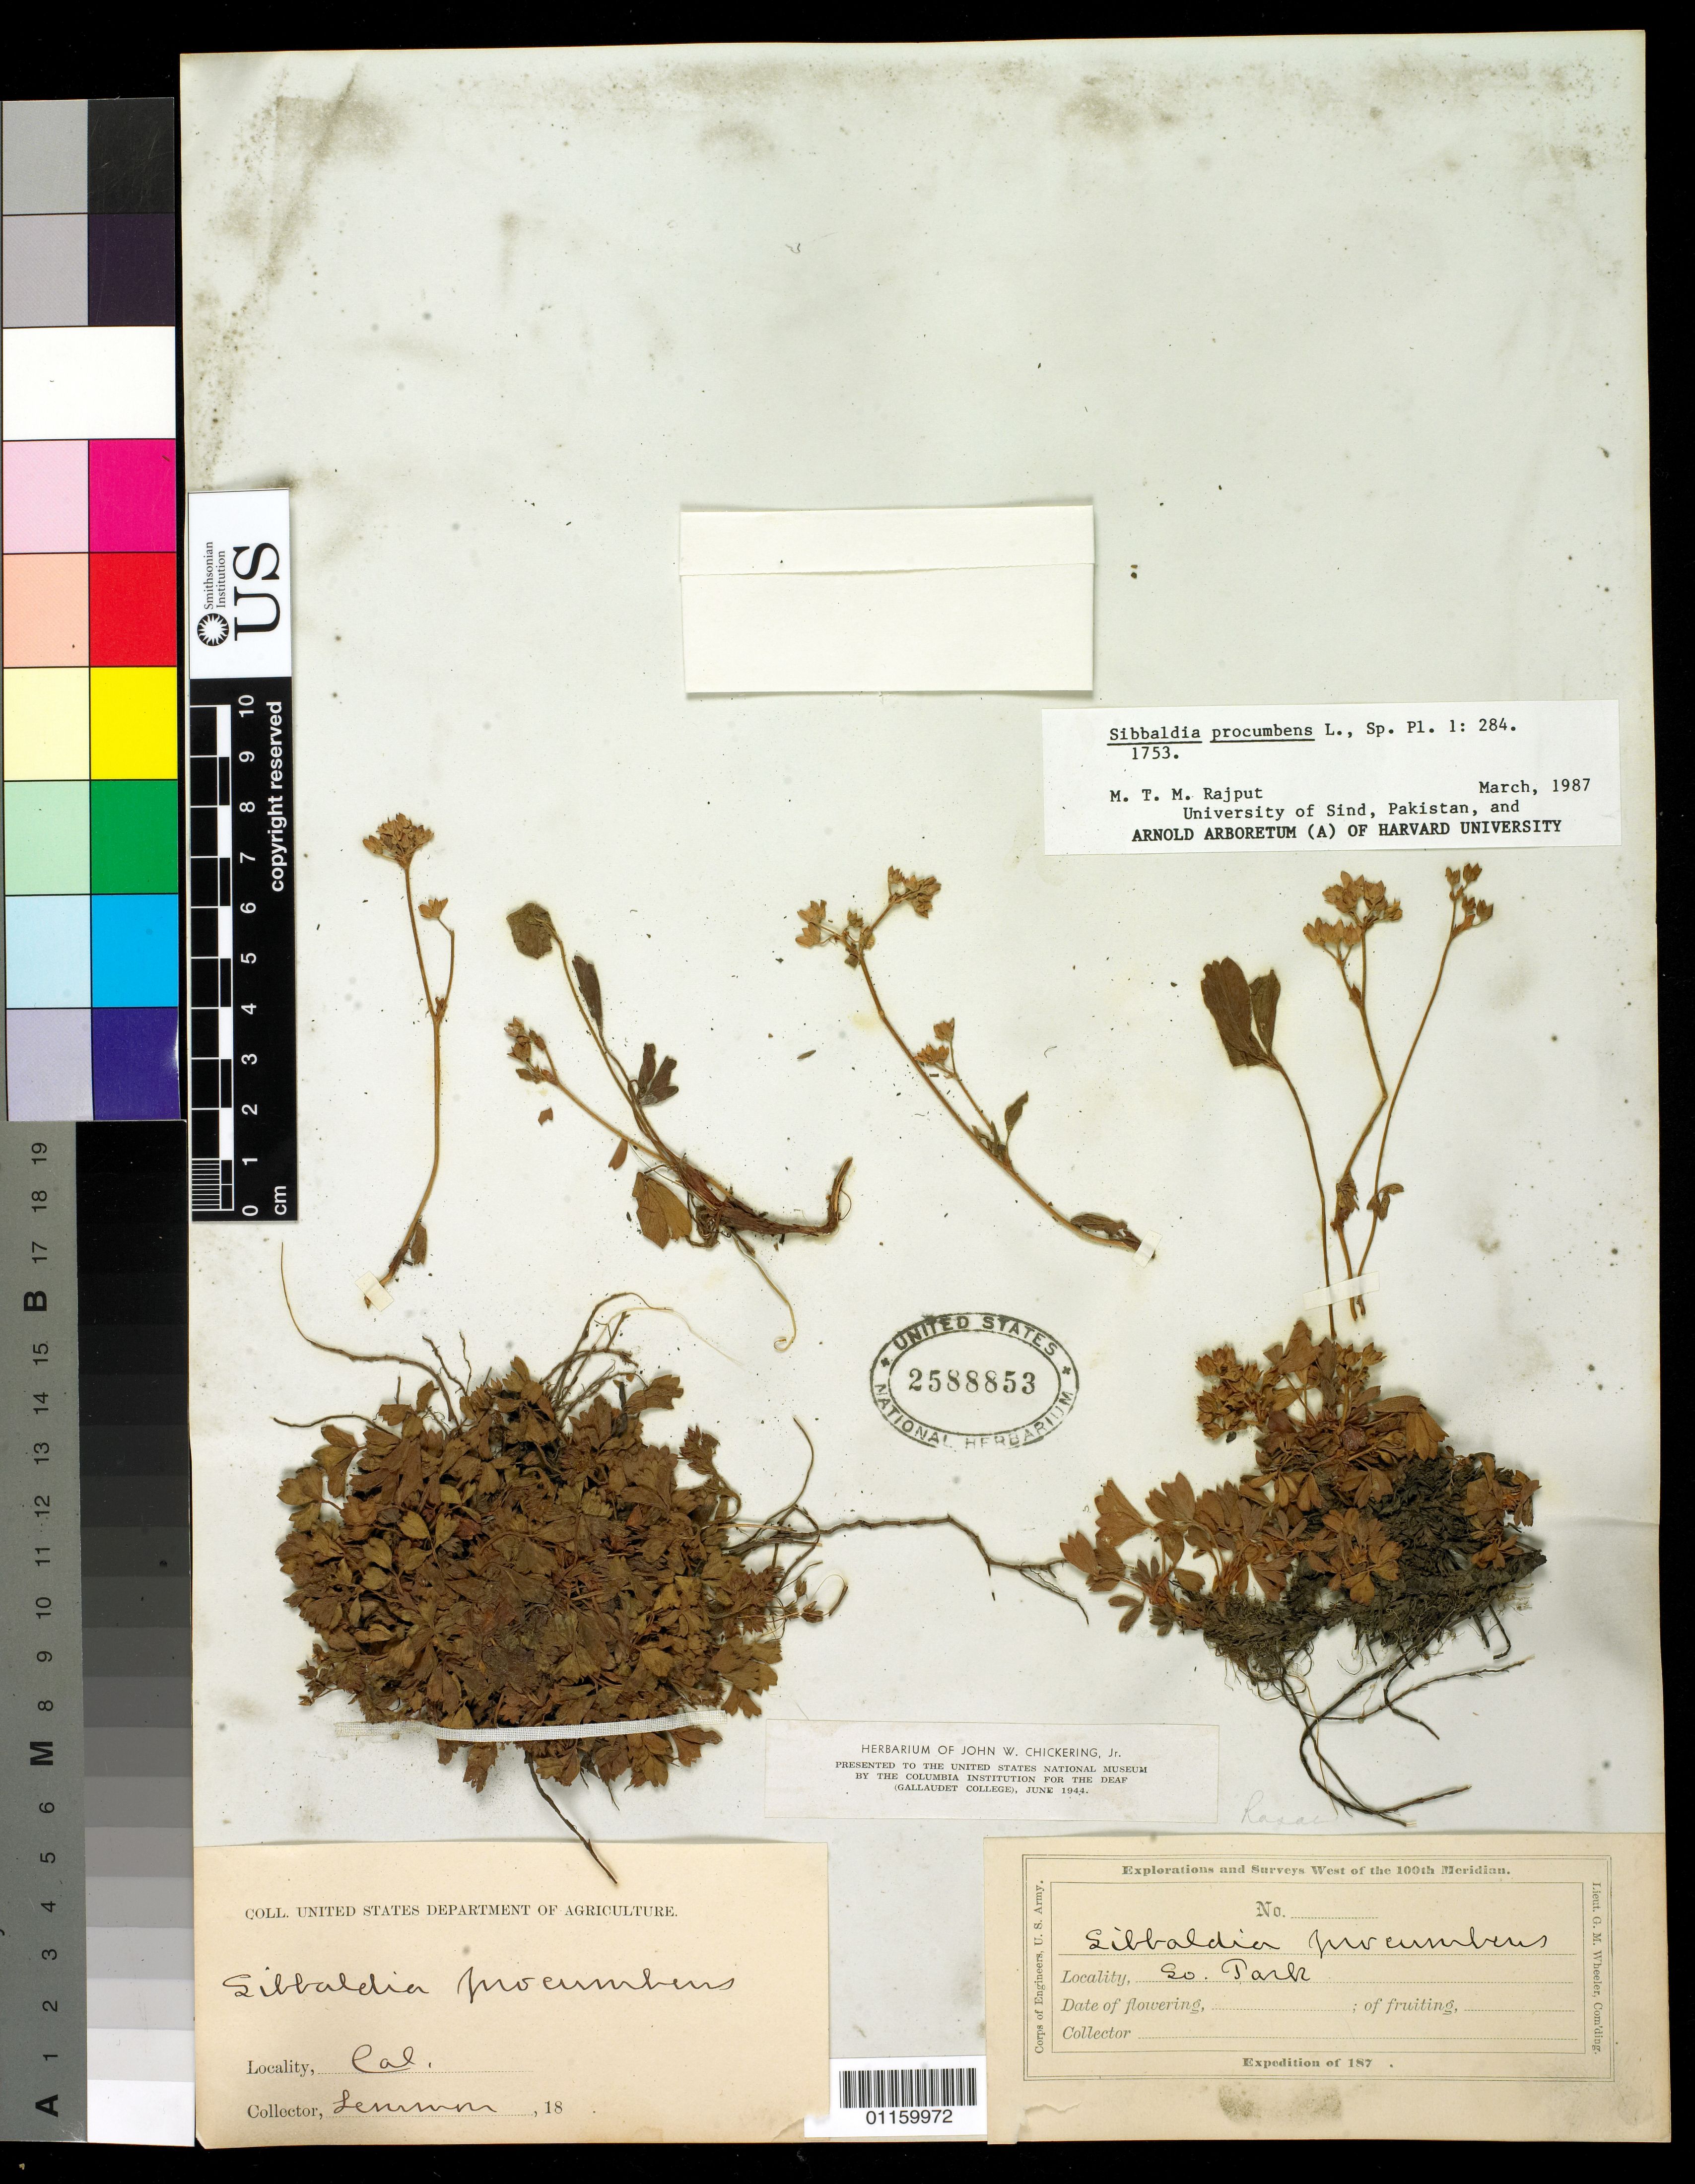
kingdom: Plantae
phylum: Tracheophyta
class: Magnoliopsida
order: Rosales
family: Rosaceae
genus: Sibbaldia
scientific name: Sibbaldia procumbens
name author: L.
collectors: -- Lemmon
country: United States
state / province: California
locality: South Park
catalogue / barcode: US 2588853